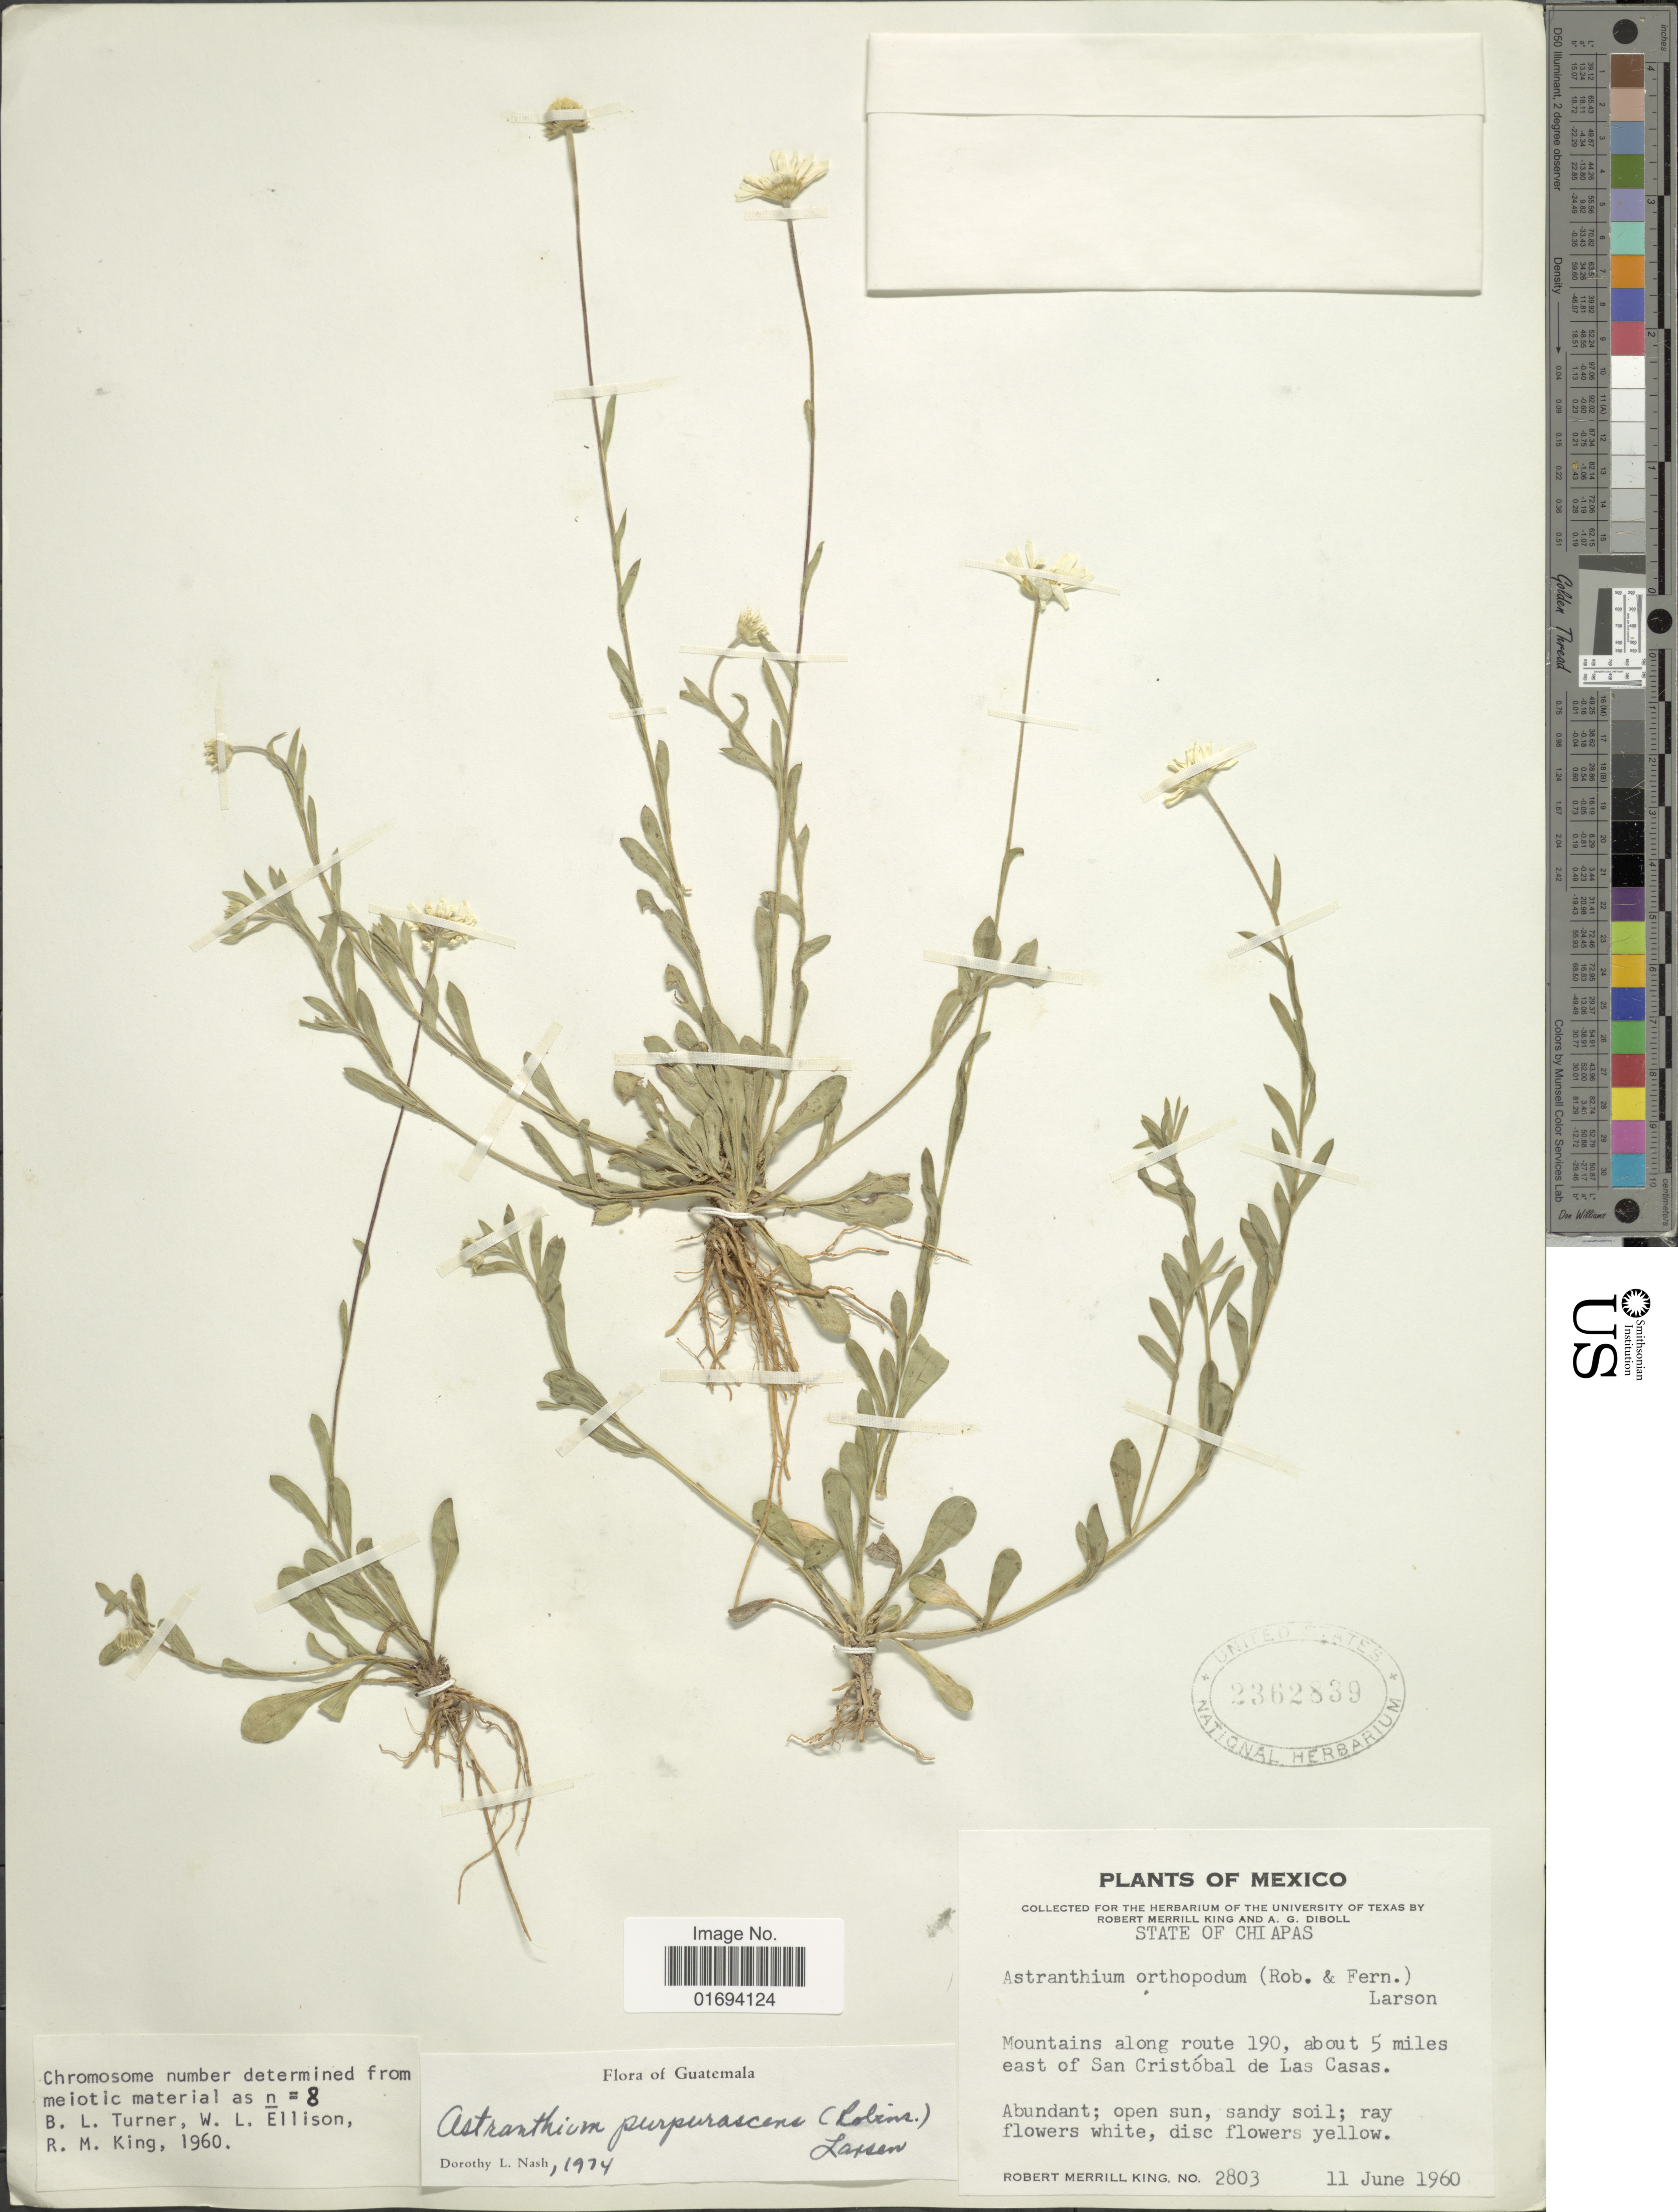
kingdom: Plantae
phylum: Tracheophyta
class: Magnoliopsida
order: Asterales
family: Asteraceae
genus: Astranthium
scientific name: Astranthium purpurascens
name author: (B.L. Rob.) Larsen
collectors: R. M. King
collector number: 2803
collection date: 1960-06-11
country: Mexico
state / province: Chiapas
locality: Mountains along route 190, about 5 miles east of San Cristobal de Las Casas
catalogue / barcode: US 2362839